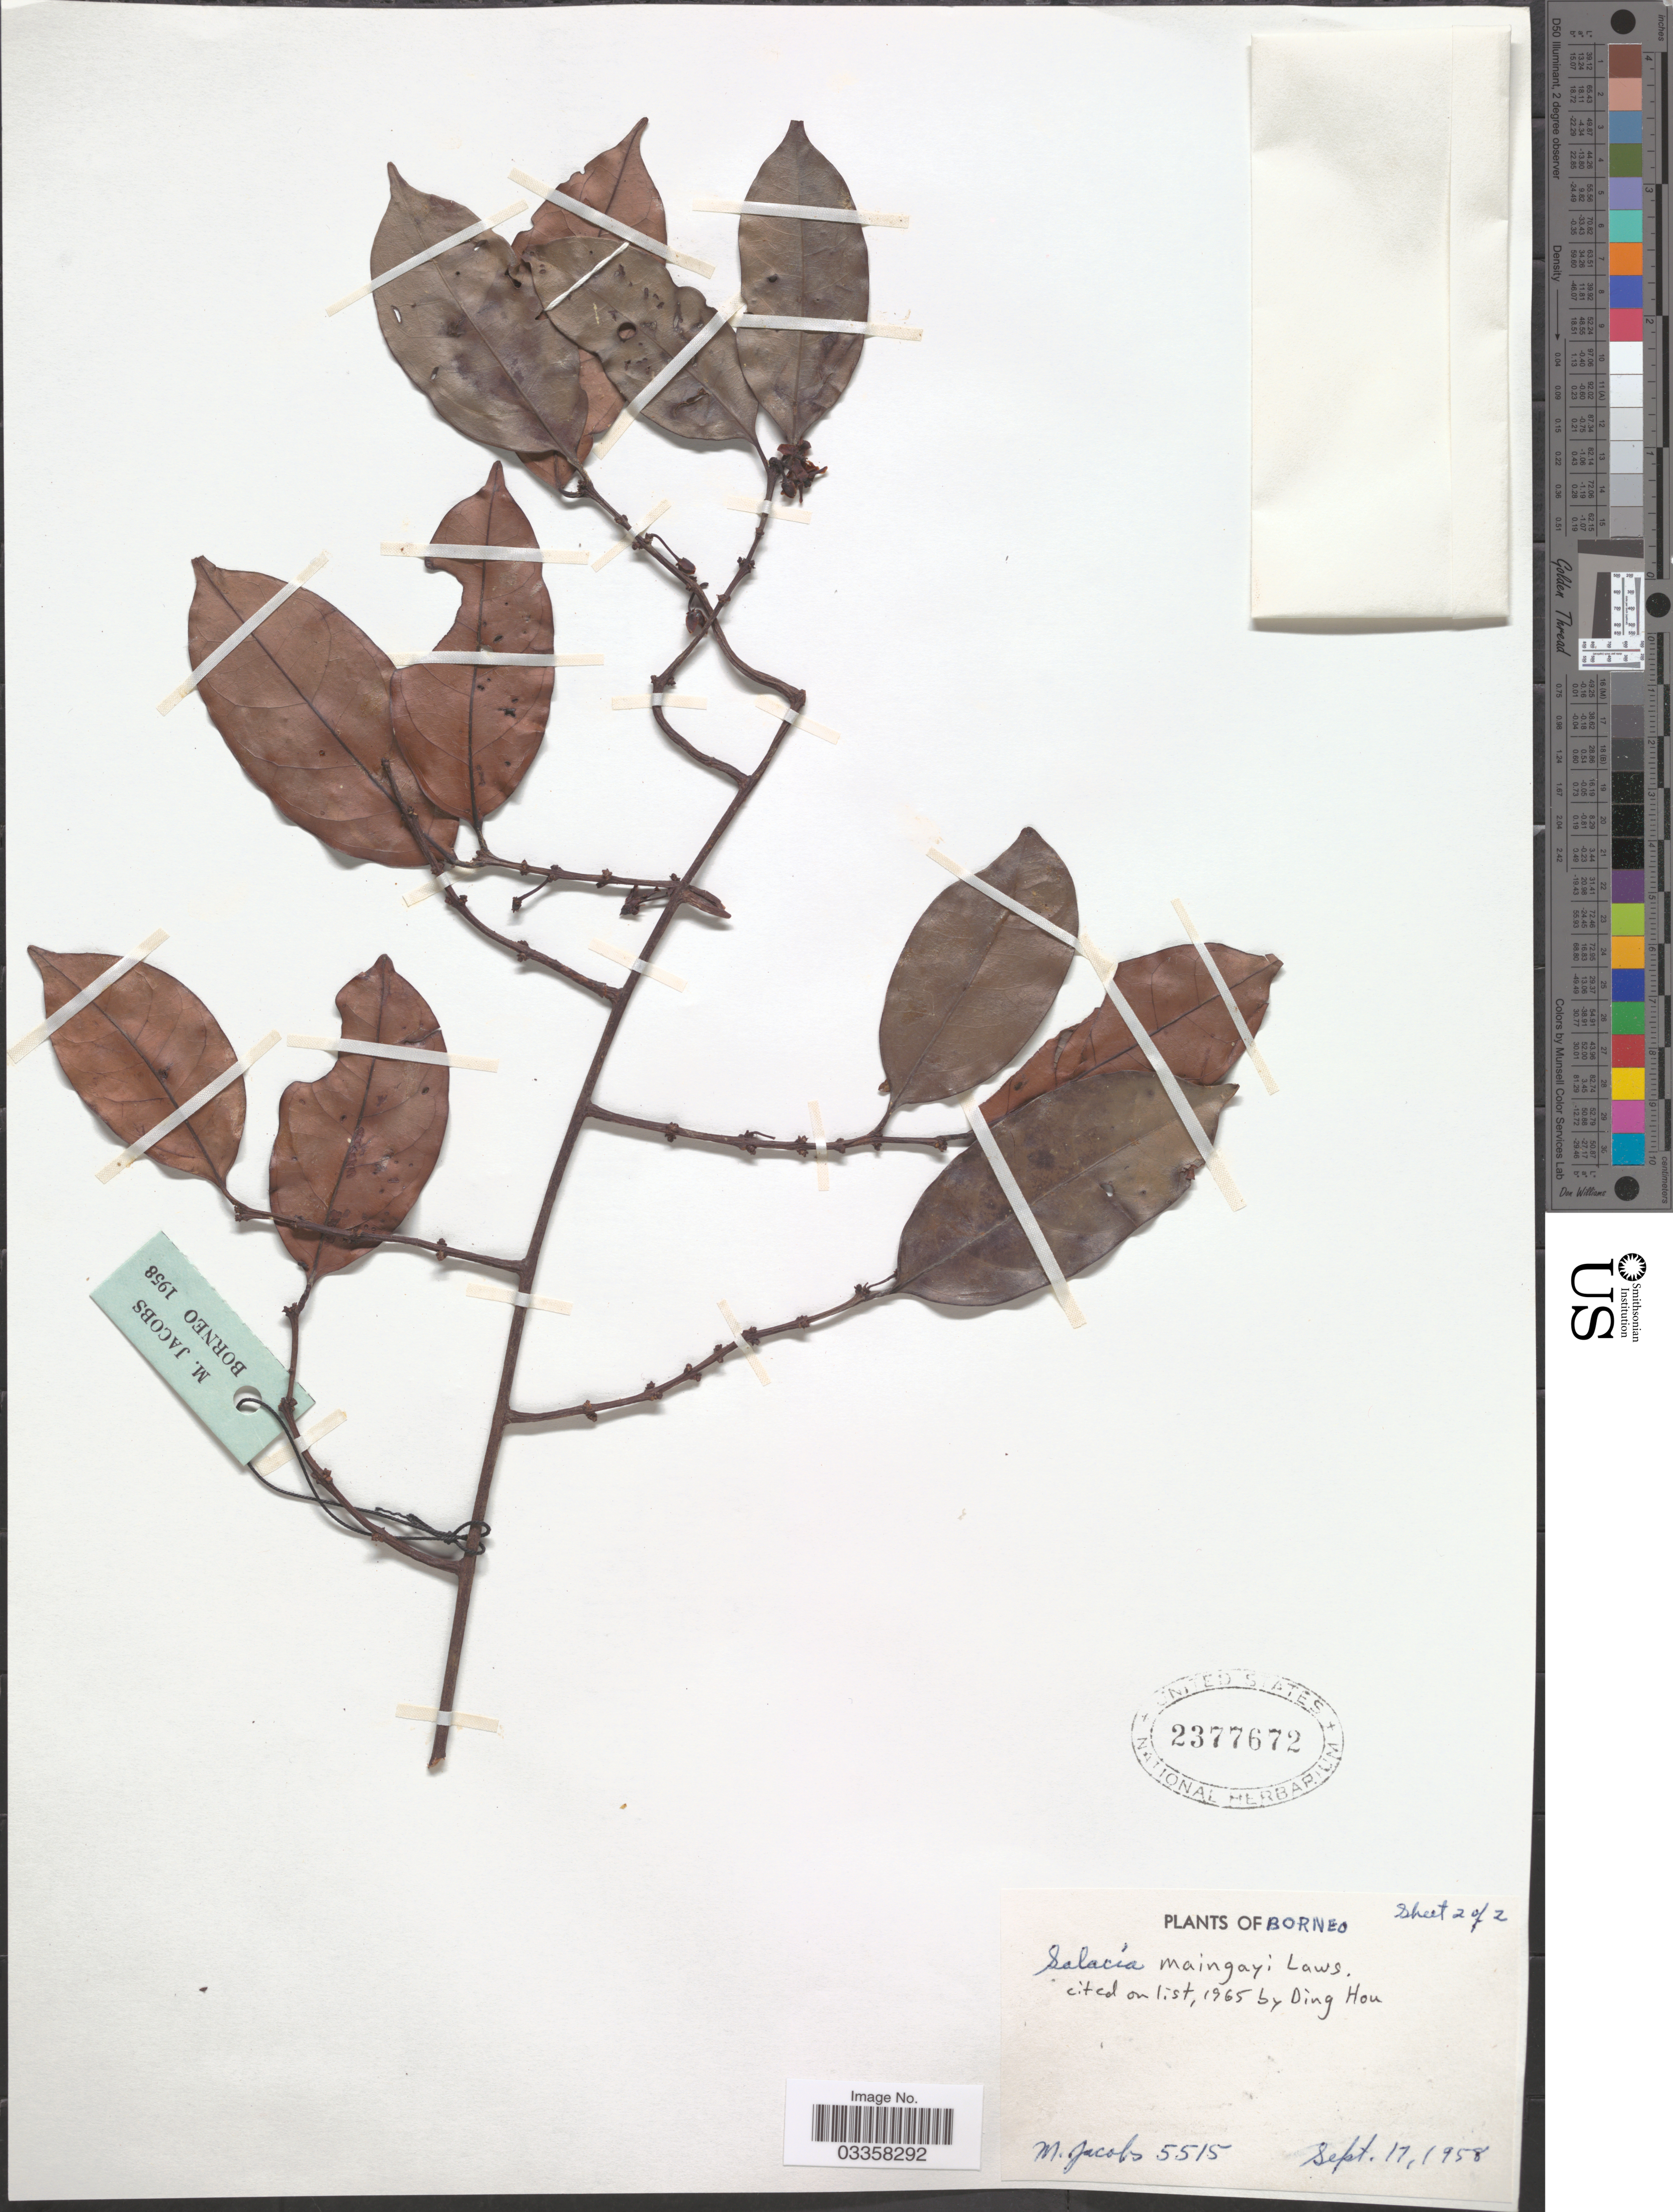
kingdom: Plantae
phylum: Tracheophyta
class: Magnoliopsida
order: Celastrales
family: Celastraceae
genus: Salacia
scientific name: Salacia maingayi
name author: M.A. Lawson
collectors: M. Jacobs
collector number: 5515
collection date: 1958-09-17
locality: Borneo.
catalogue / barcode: US 2377672